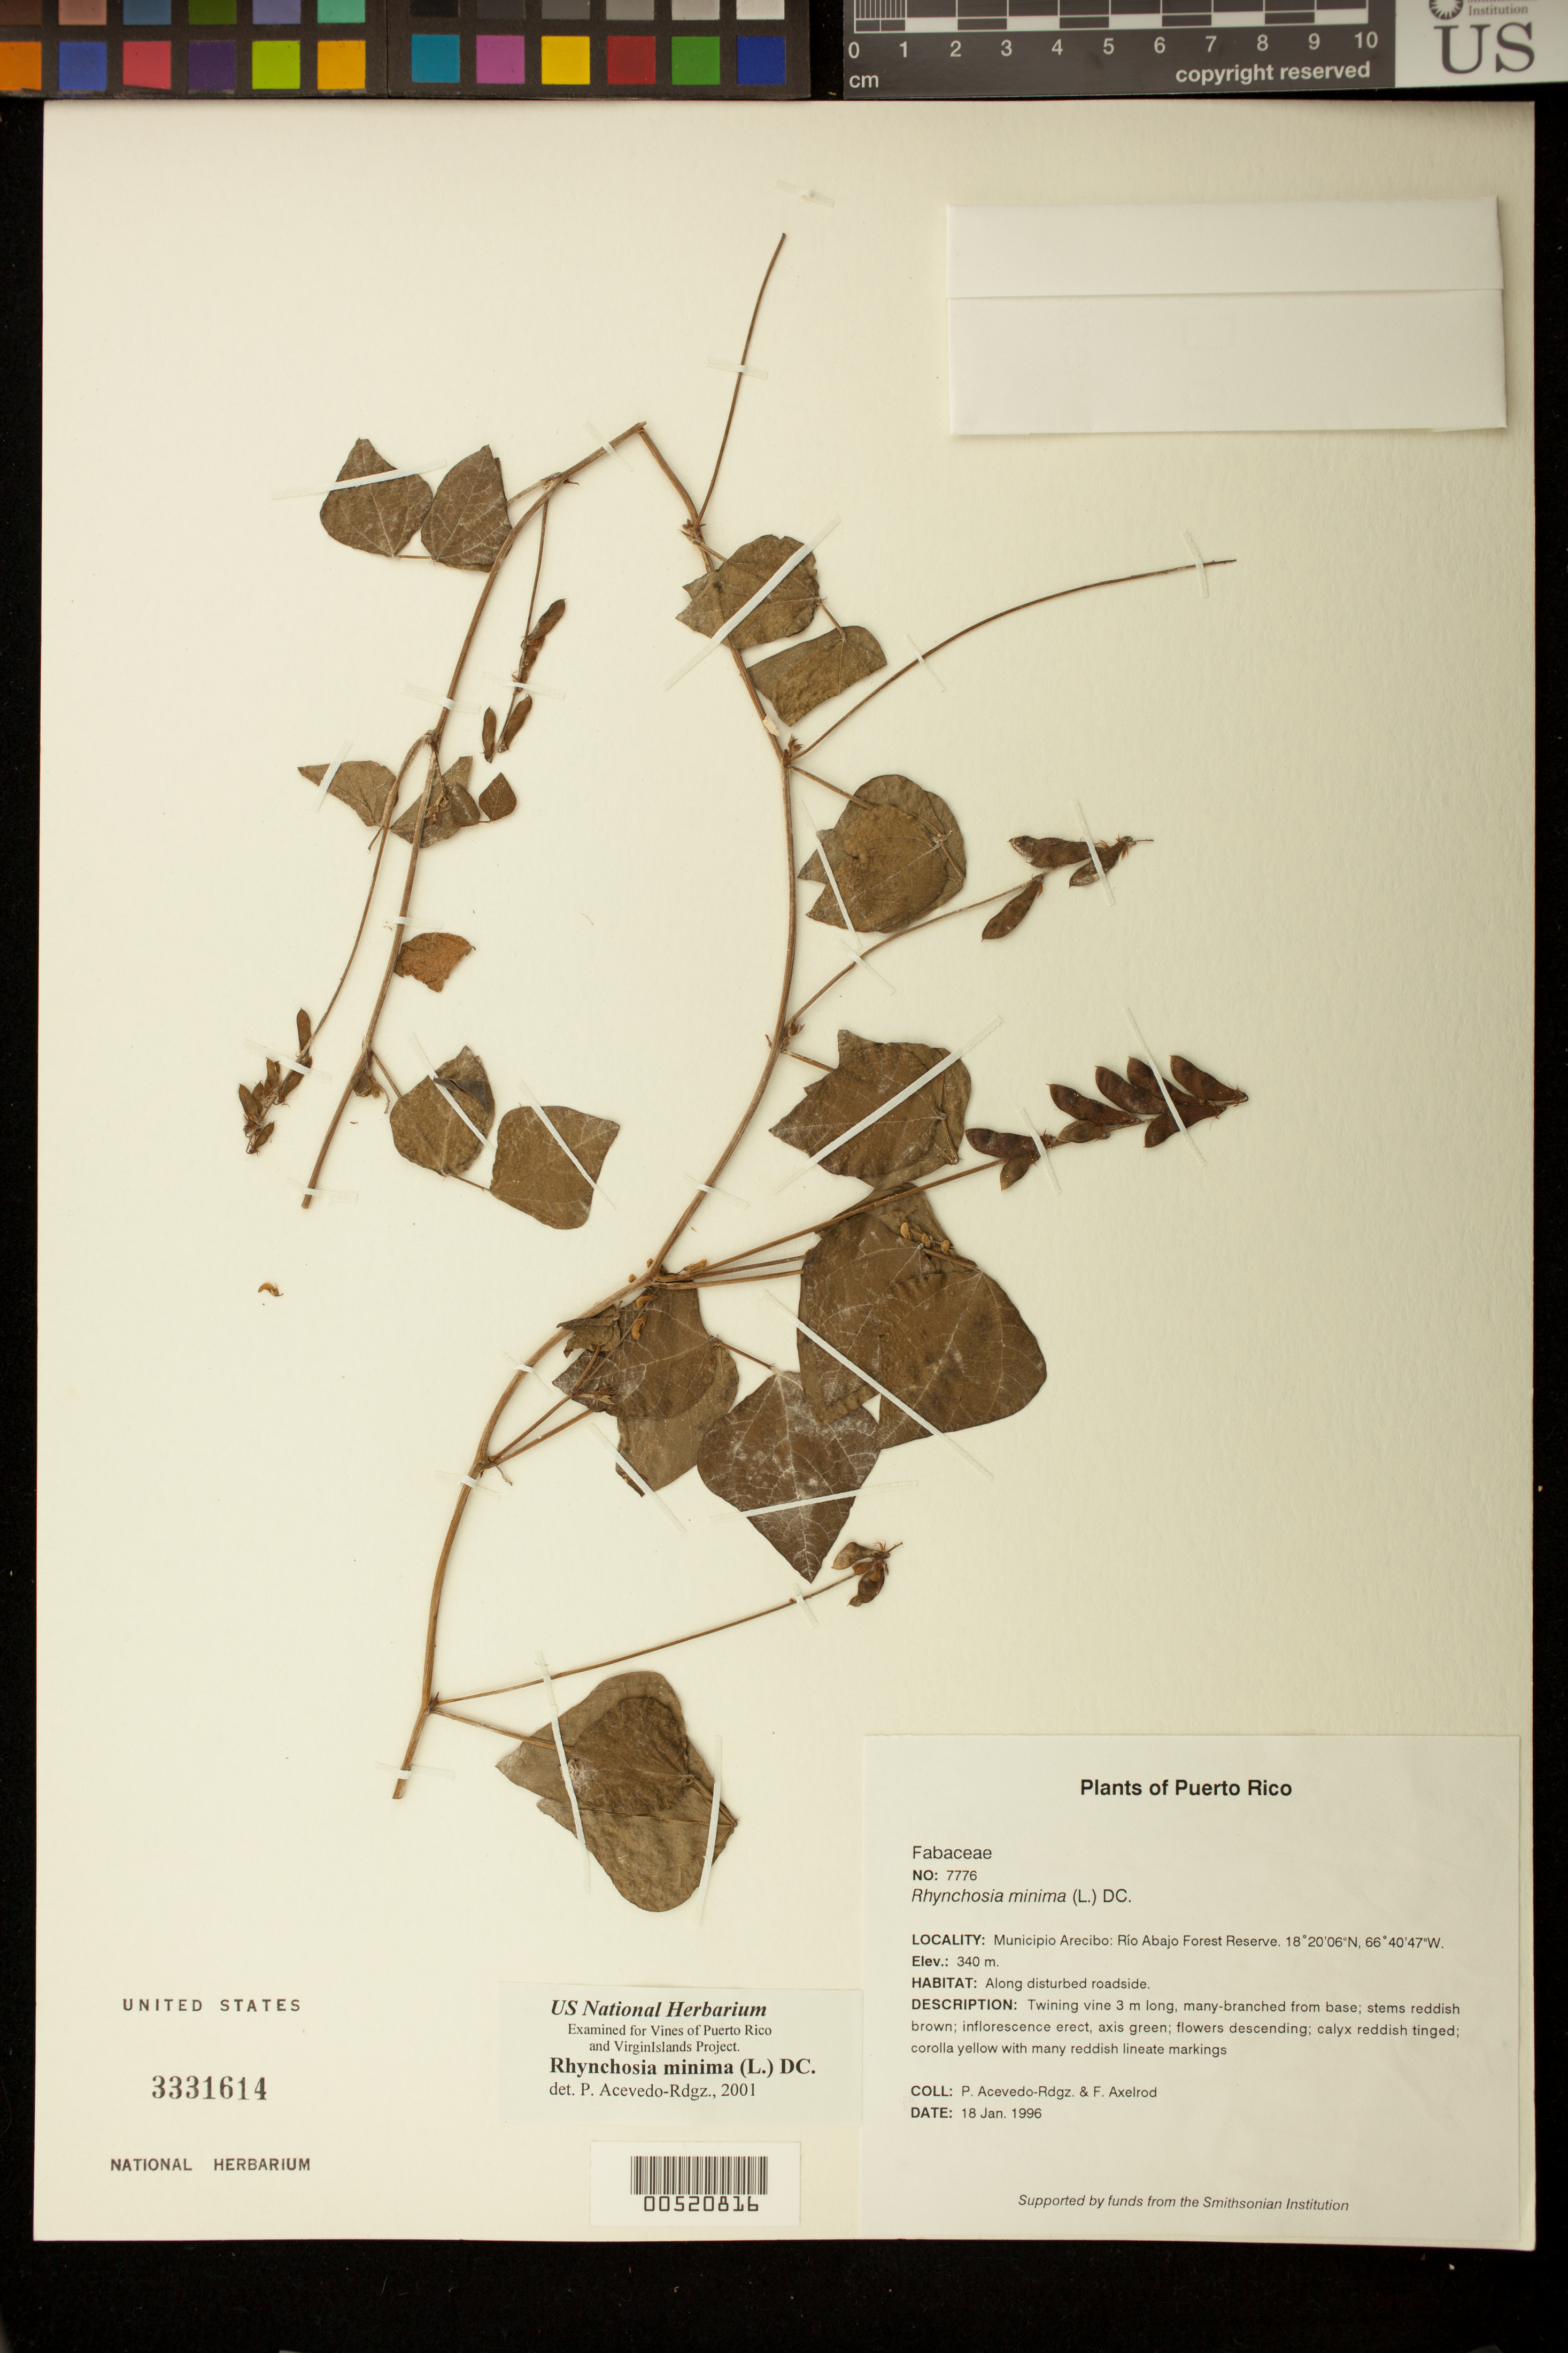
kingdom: Plantae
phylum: Tracheophyta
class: Magnoliopsida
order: Fabales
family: Fabaceae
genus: Rhynchosia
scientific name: Rhynchosia minima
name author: (L.) DC.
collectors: P. Acevedo-Rodr. & F. S. Axelrod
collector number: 7776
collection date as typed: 18 Jan 1996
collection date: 1996-01-18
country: Puerto Rico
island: Puerto Rico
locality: Municipio Arecibo: Río Abajo Forest Reserve.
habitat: Along disturbed roadside.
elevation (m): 340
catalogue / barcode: US 3331614